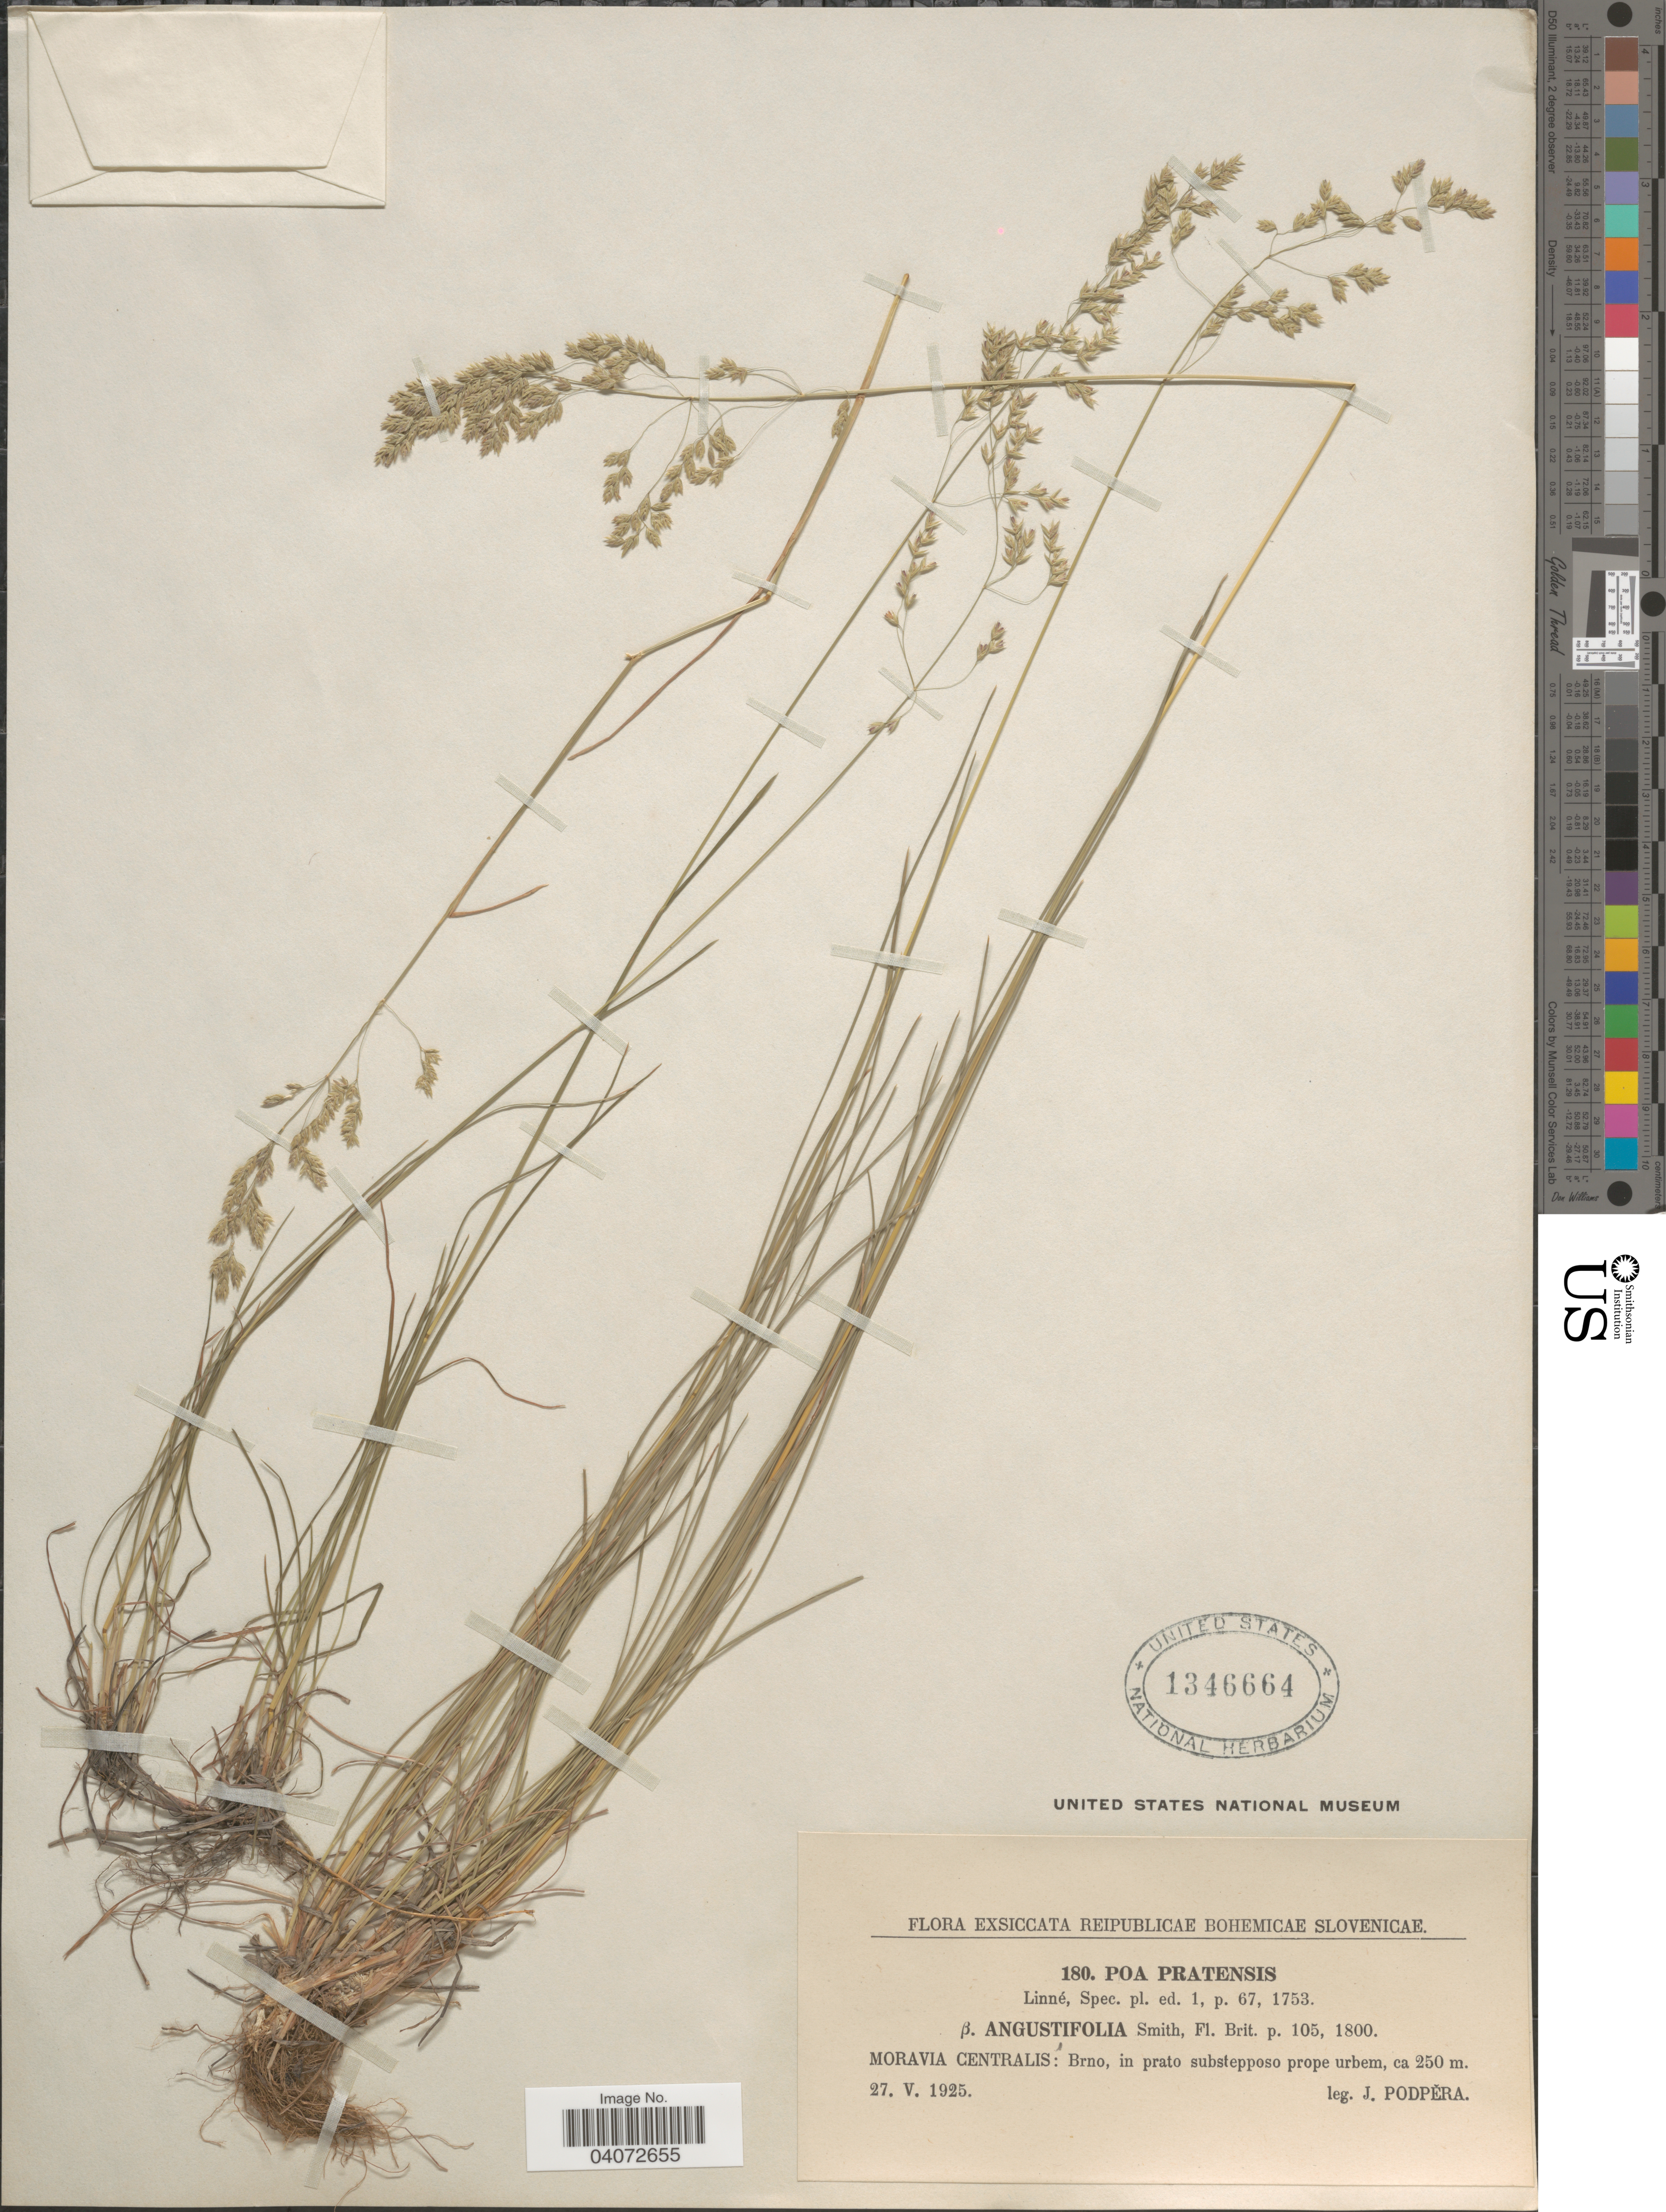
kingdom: Plantae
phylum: Tracheophyta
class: Liliopsida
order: Poales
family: Poaceae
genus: Poa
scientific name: Poa pratensis subsp. angustifolia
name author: (L.) Lej.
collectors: J. Podpera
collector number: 180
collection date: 1925-05-27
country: Czechia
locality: Reipublicae Bohemicae Slovenicae. Moravia Centralis: Brno, in prato substepposo prope urbem.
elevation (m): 250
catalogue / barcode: US 1346664